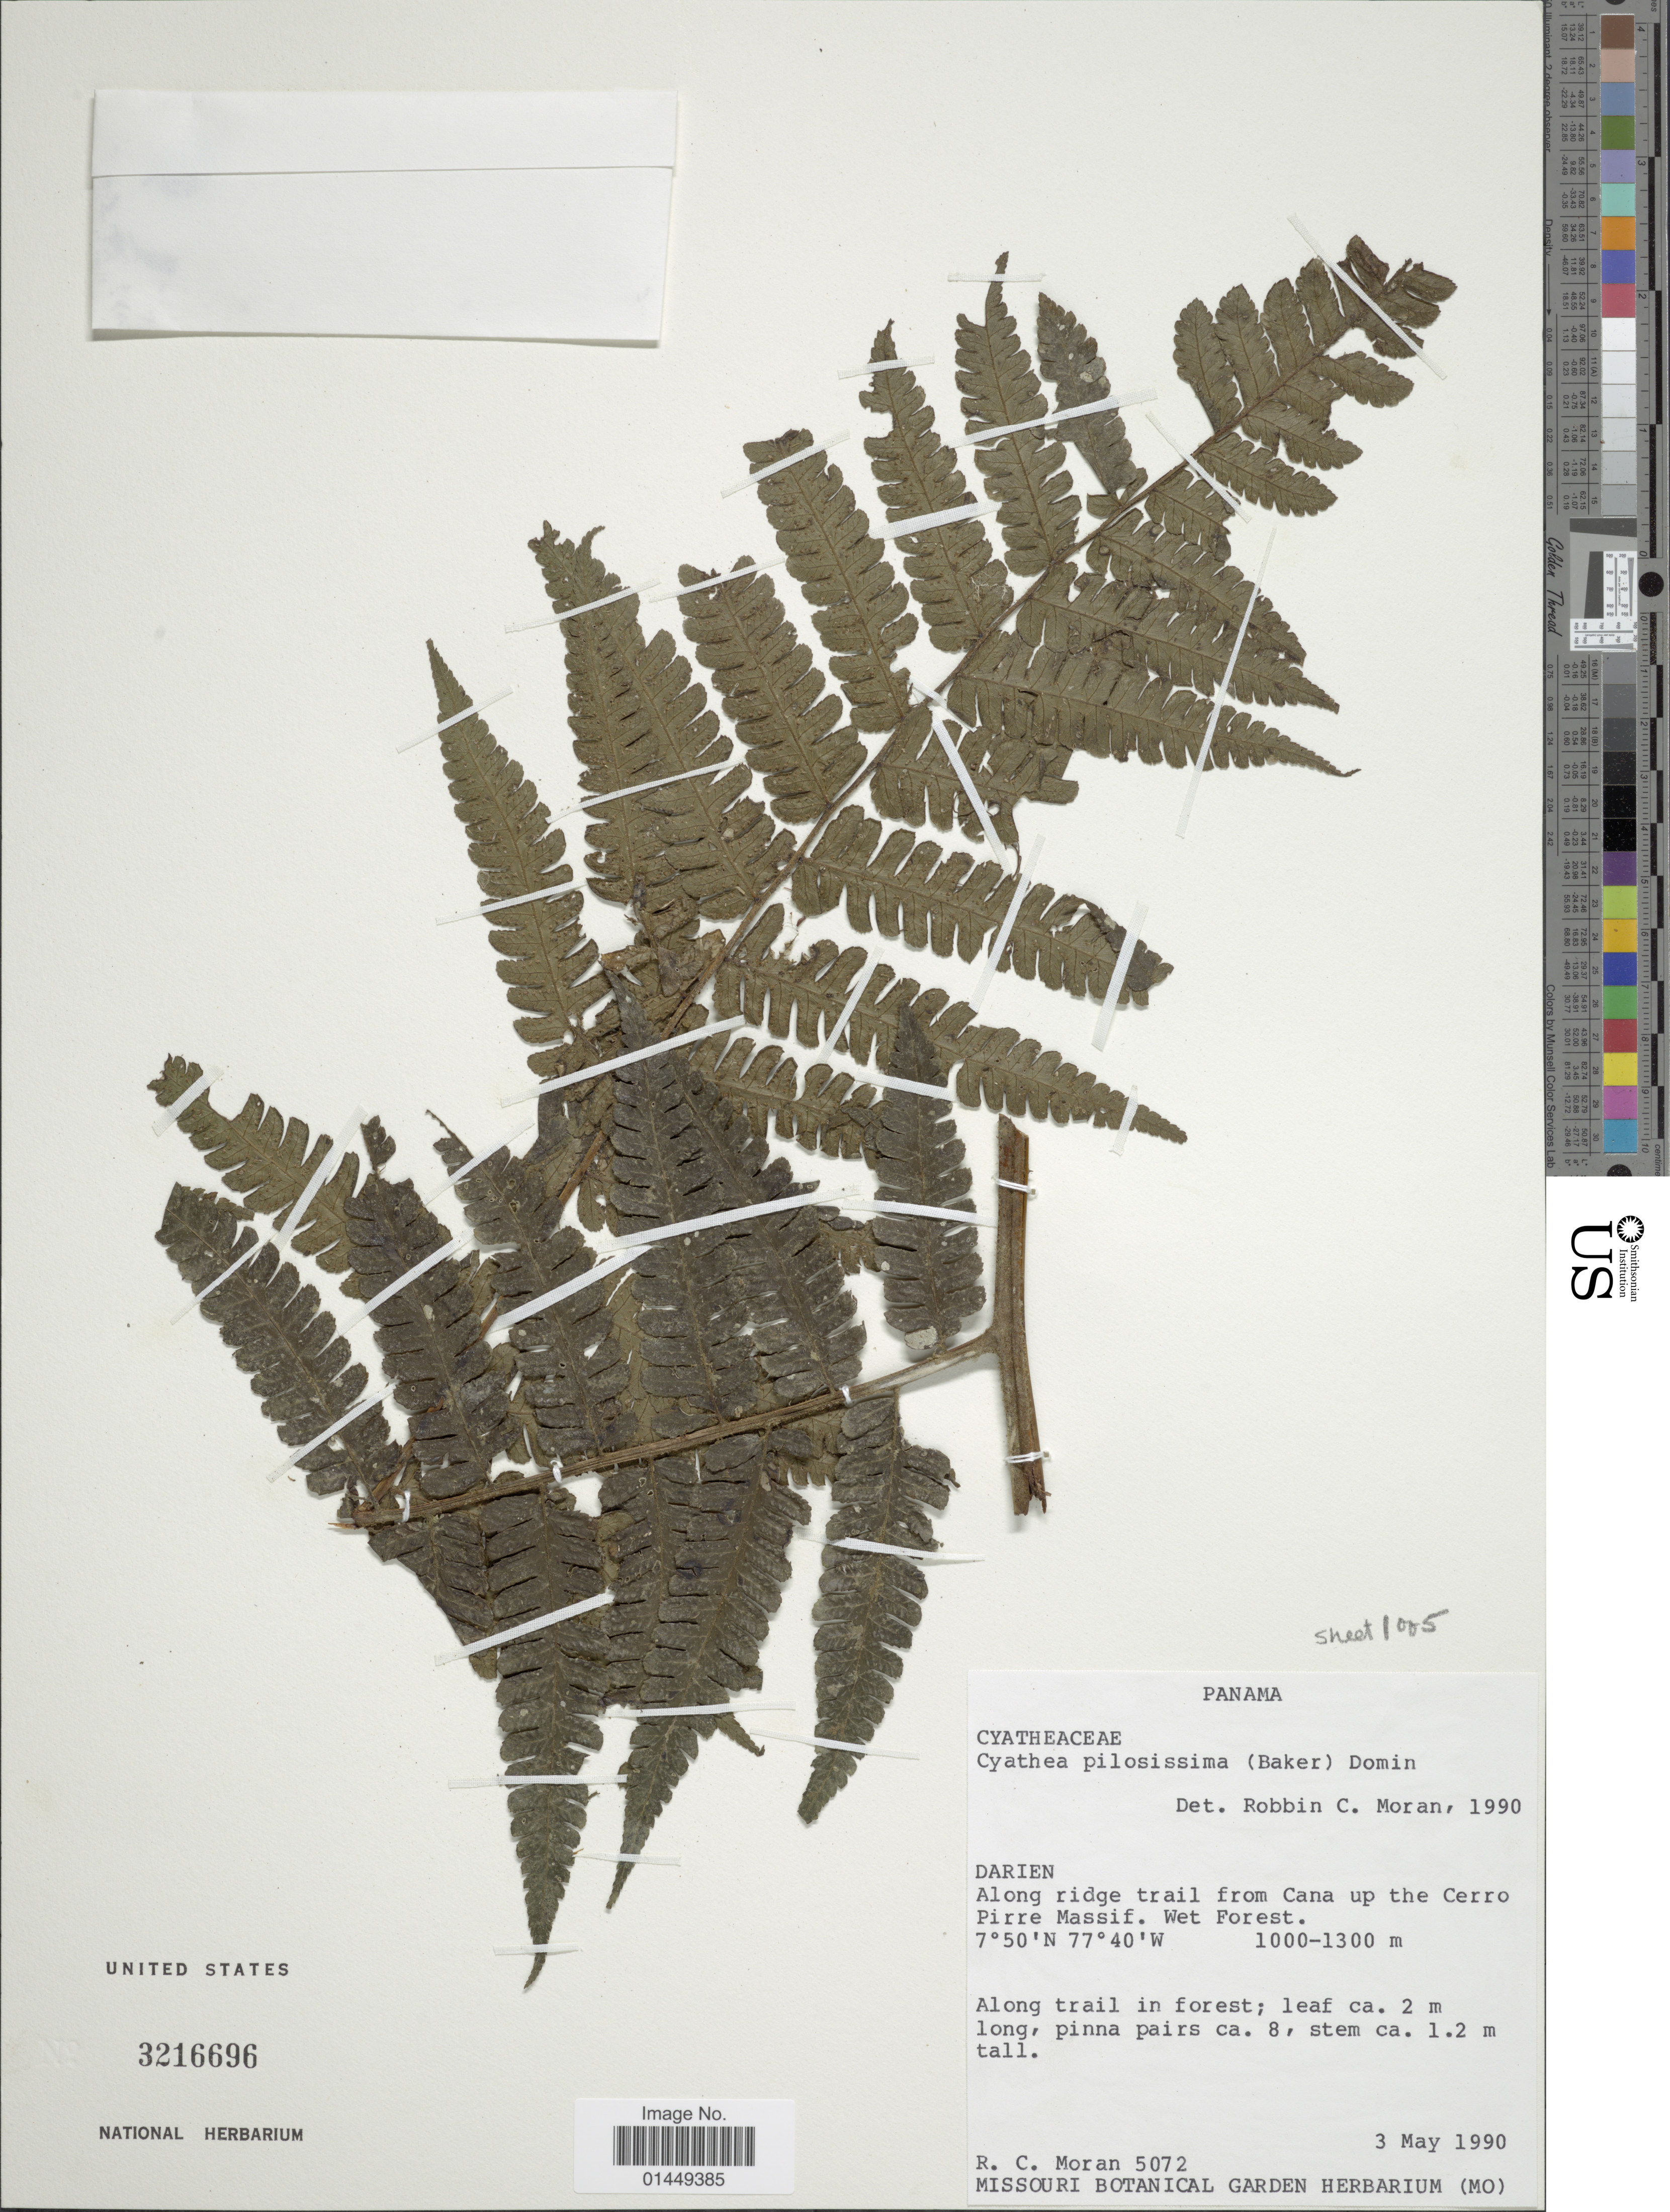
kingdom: Plantae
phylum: Tracheophyta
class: Polypodiopsida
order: Cyatheales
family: Cyatheaceae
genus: Cyathea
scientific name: Cyathea pilosissima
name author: (Baker) Domin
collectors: R. C. Moran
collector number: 5072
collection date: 1990-05-03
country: Panama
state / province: Darién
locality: Along ridge trail from Cana up to Cerro Pirre Massif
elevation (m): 1000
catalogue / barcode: US 3216696